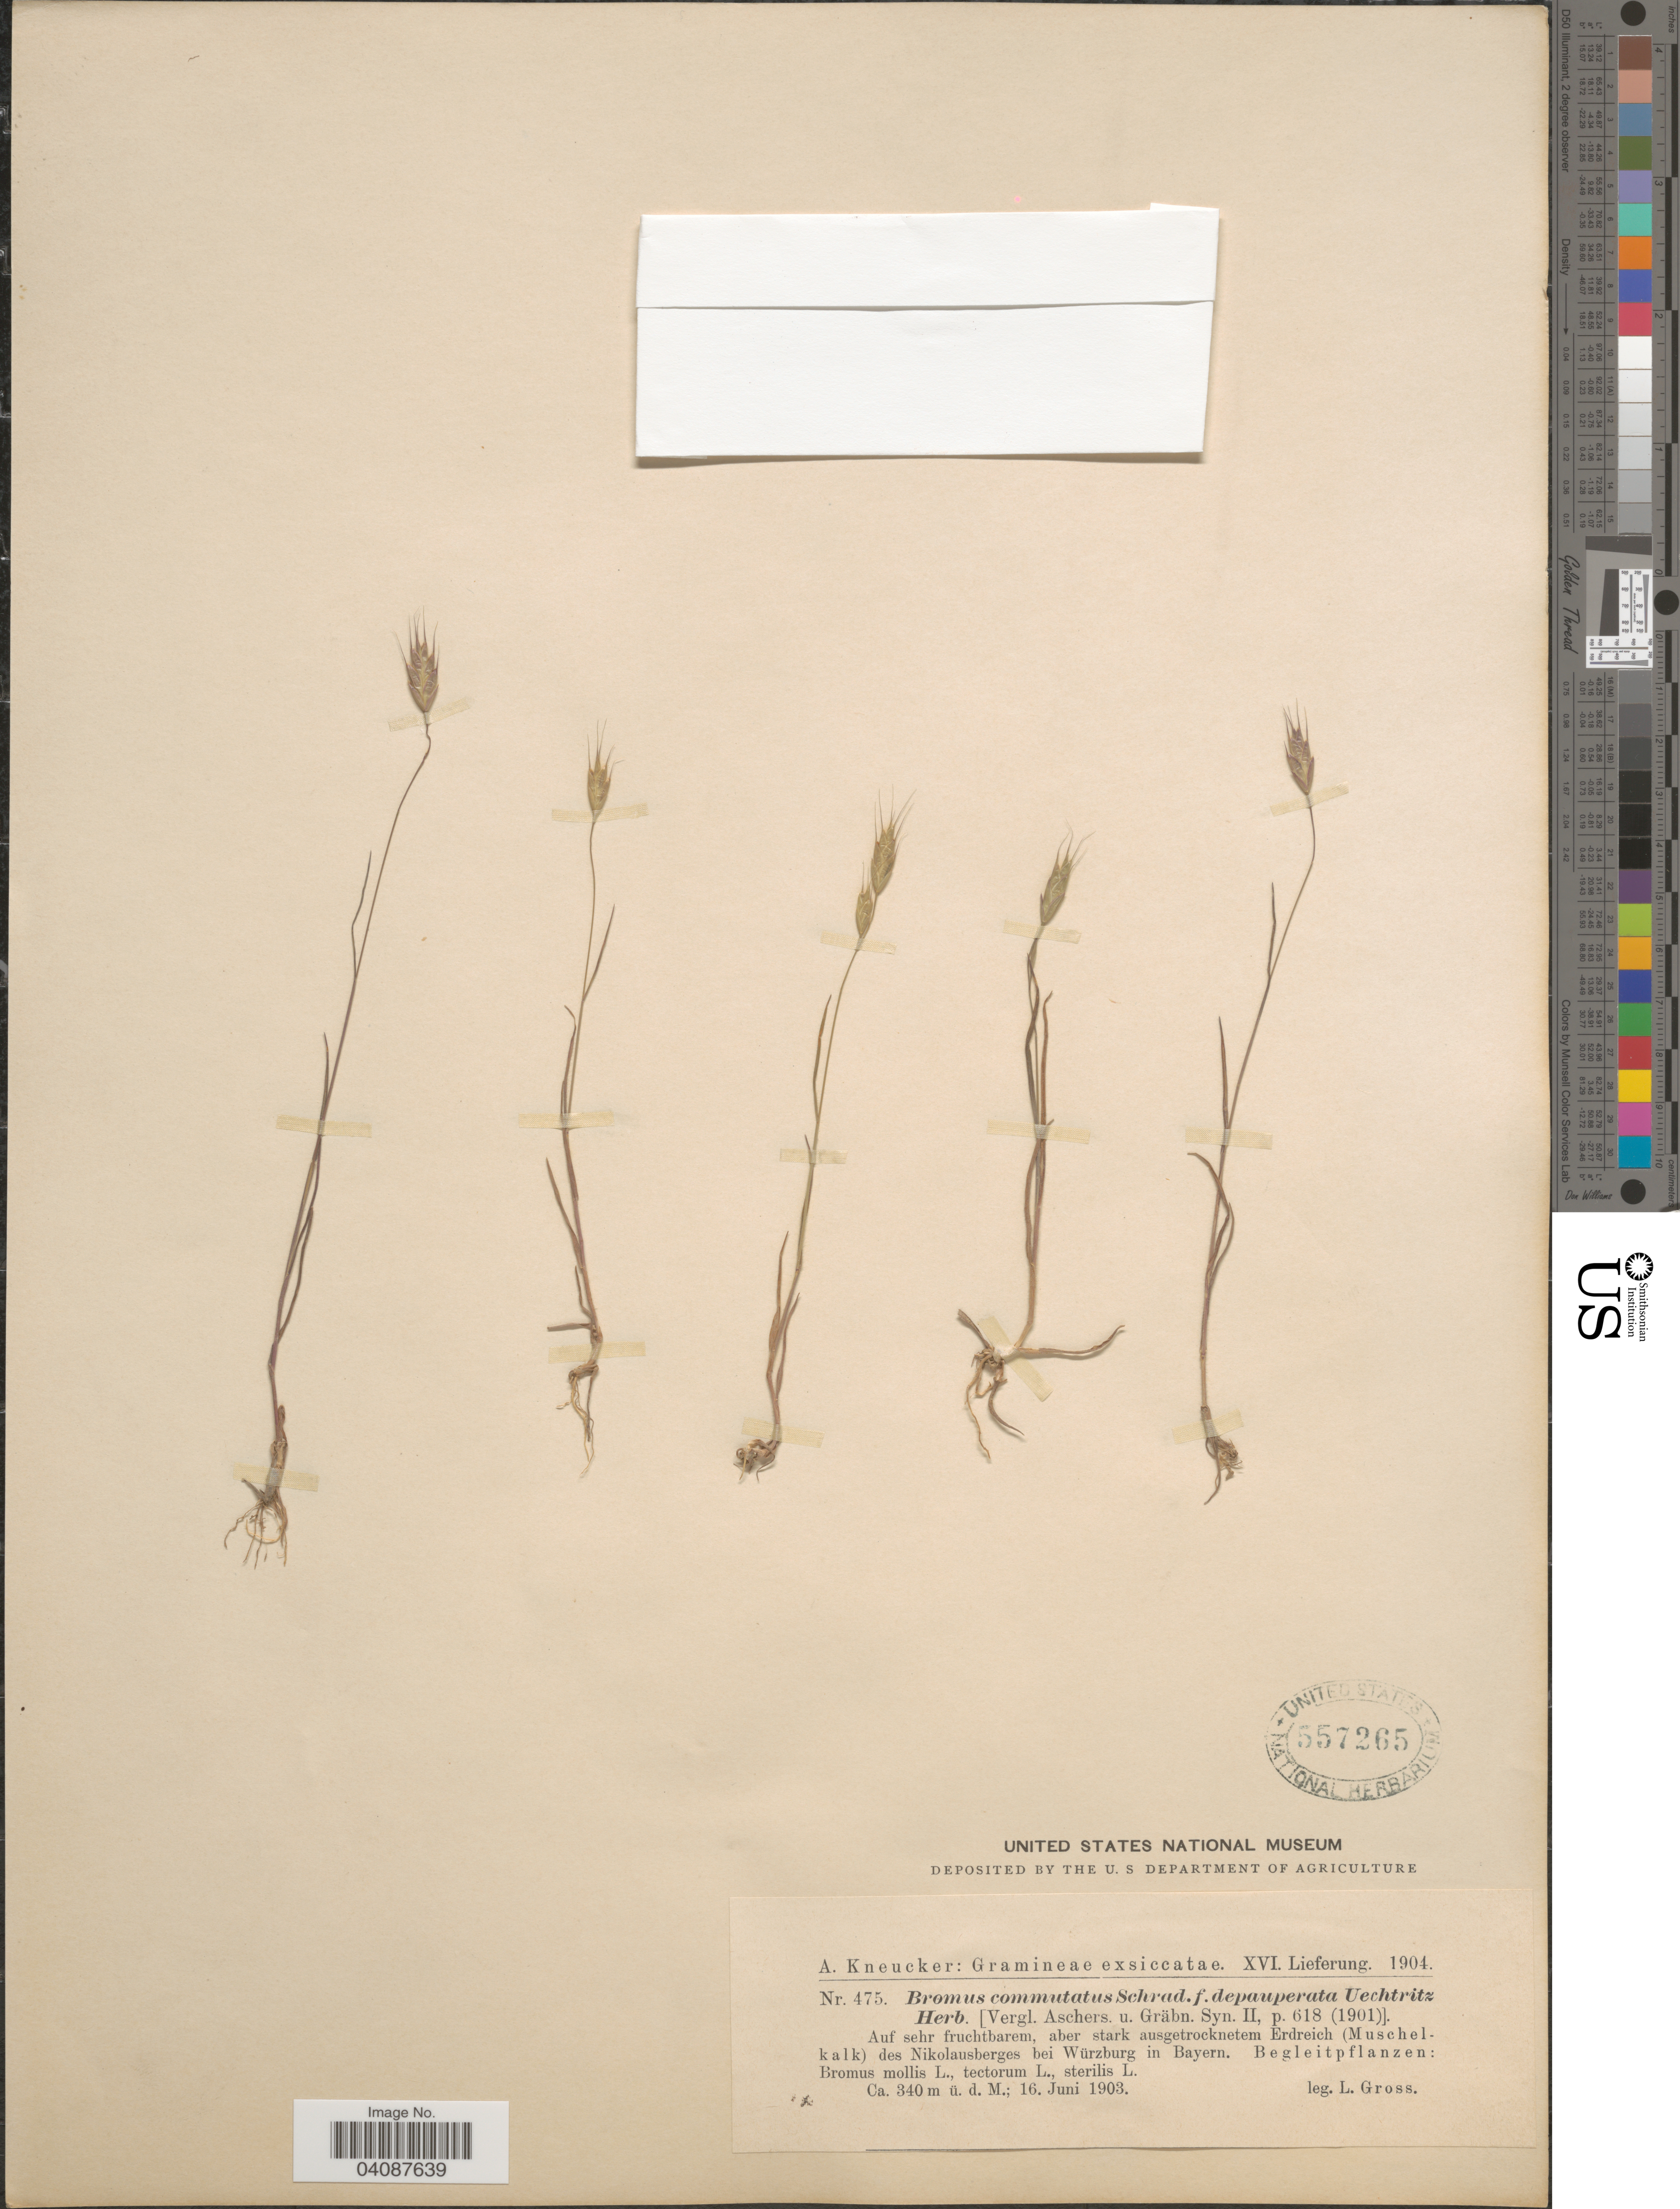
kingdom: Plantae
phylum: Tracheophyta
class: Liliopsida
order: Poales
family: Poaceae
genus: Bromus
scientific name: Bromus commutatus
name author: Schrad.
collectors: L. Gross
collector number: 475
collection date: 1903-06-16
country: Germany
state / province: Bayern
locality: Auf sehr fruchtbarem, aber stark ausgetrocknetem Erdreich (Muschel-kalk) des Nikolausberges bei Würzburg in Bayern.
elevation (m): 340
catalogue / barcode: US 557265